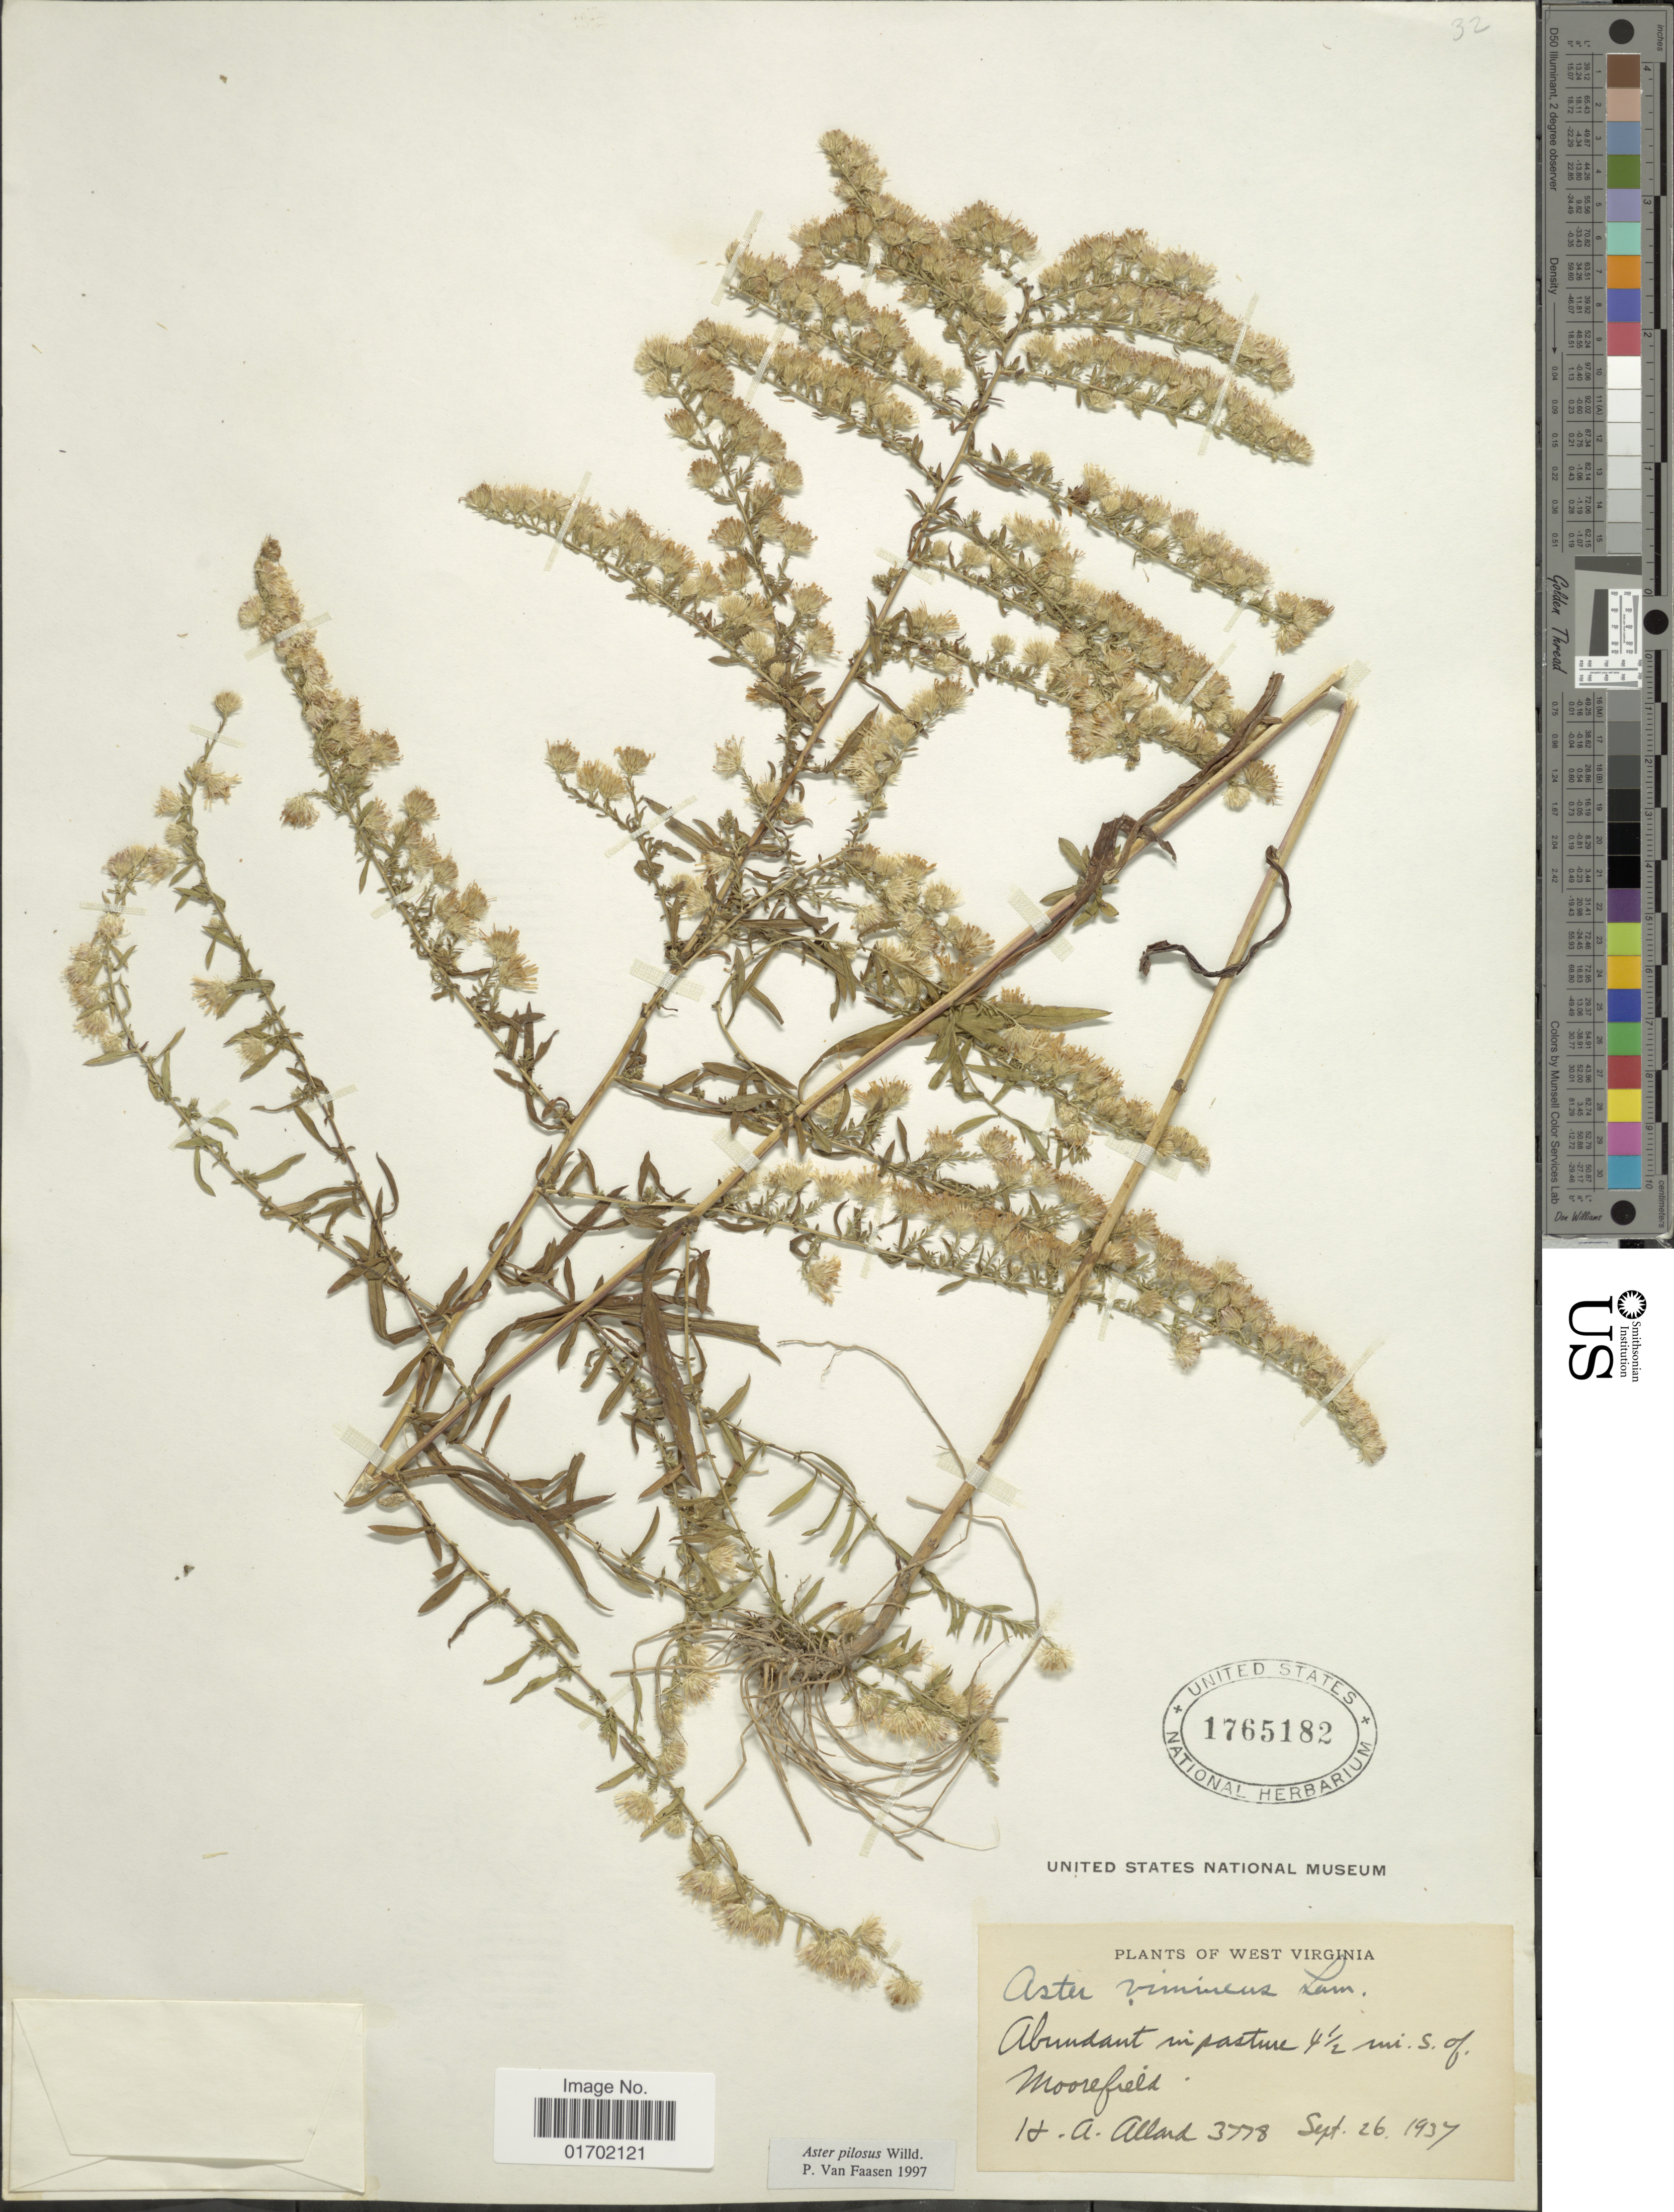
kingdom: Plantae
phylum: Tracheophyta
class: Magnoliopsida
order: Asterales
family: Asteraceae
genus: Symphyotrichum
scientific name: Symphyotrichum pilosum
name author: (Willd.) G.L. Nesom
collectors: H. A. Allard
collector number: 3778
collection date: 1937-09-26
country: United States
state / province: West Virginia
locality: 4½ mi. S. of Moorefield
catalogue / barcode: US 1765182